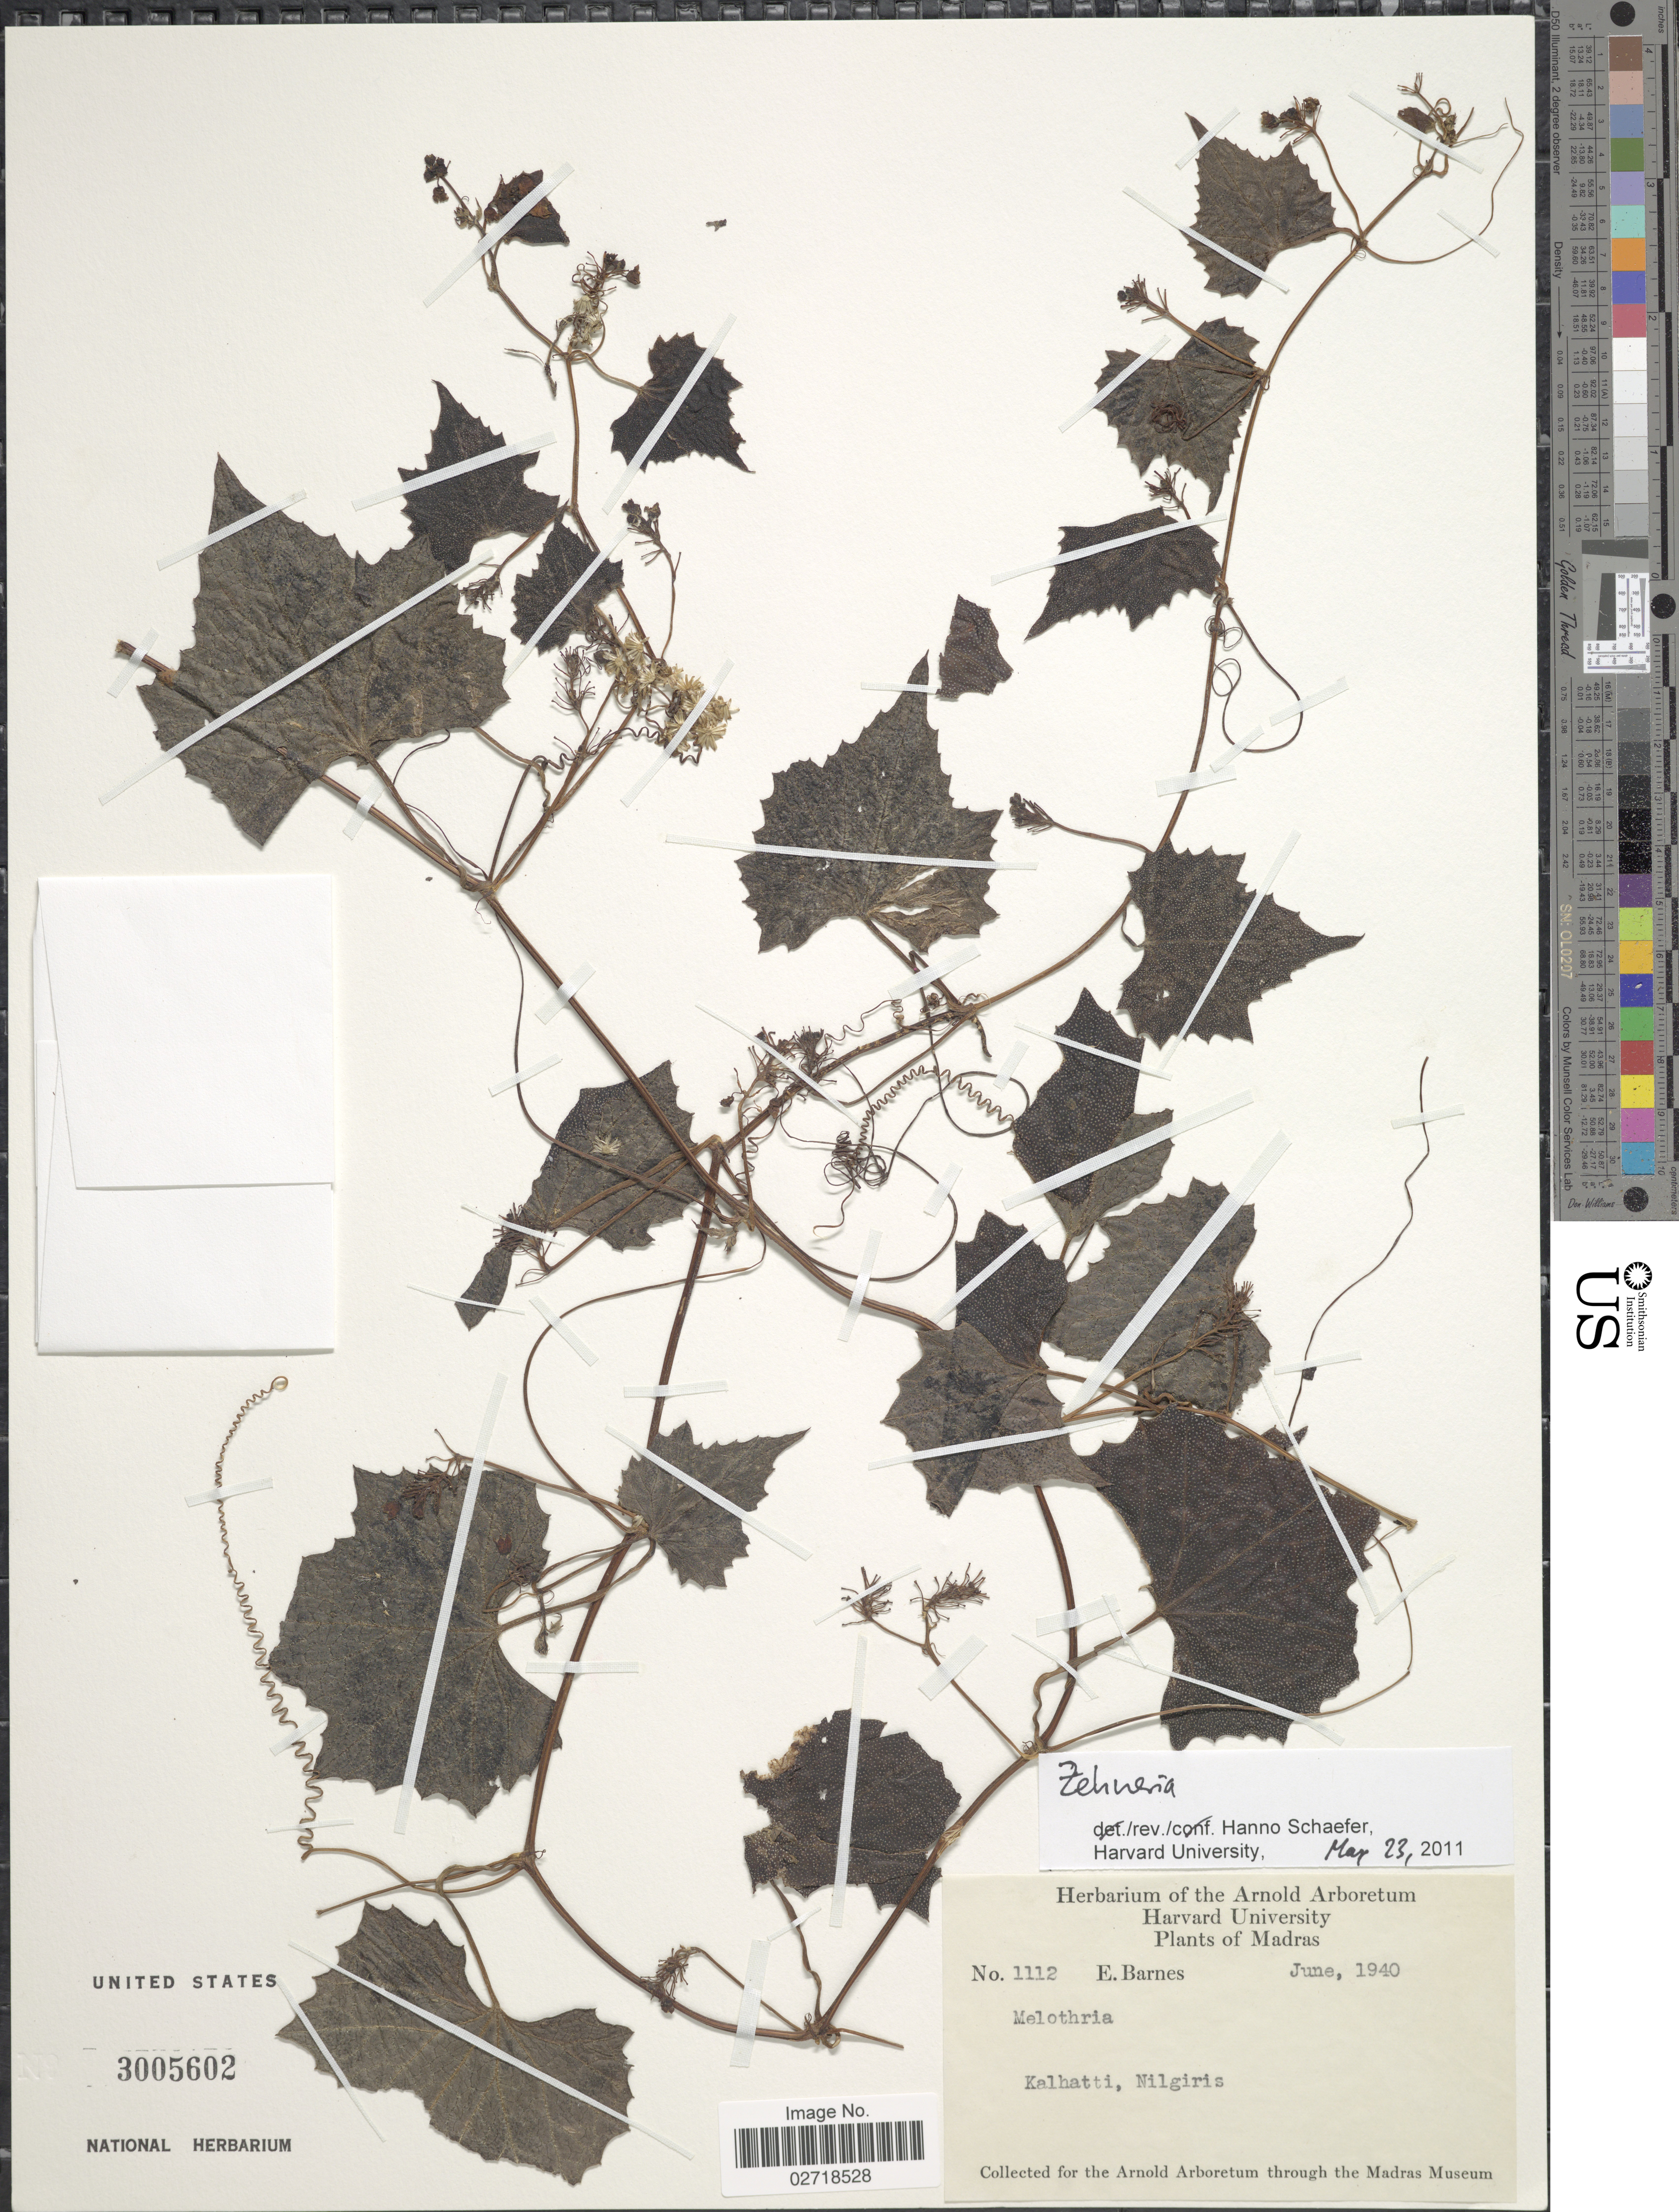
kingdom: Plantae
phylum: Tracheophyta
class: Magnoliopsida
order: Cucurbitales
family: Cucurbitaceae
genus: Zehneria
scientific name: Zehneria sp.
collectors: E. Barnes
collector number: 1112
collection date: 1940-06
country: India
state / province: Karnataka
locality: Madras, Kalhatti, Nilgiris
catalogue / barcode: US 3005602